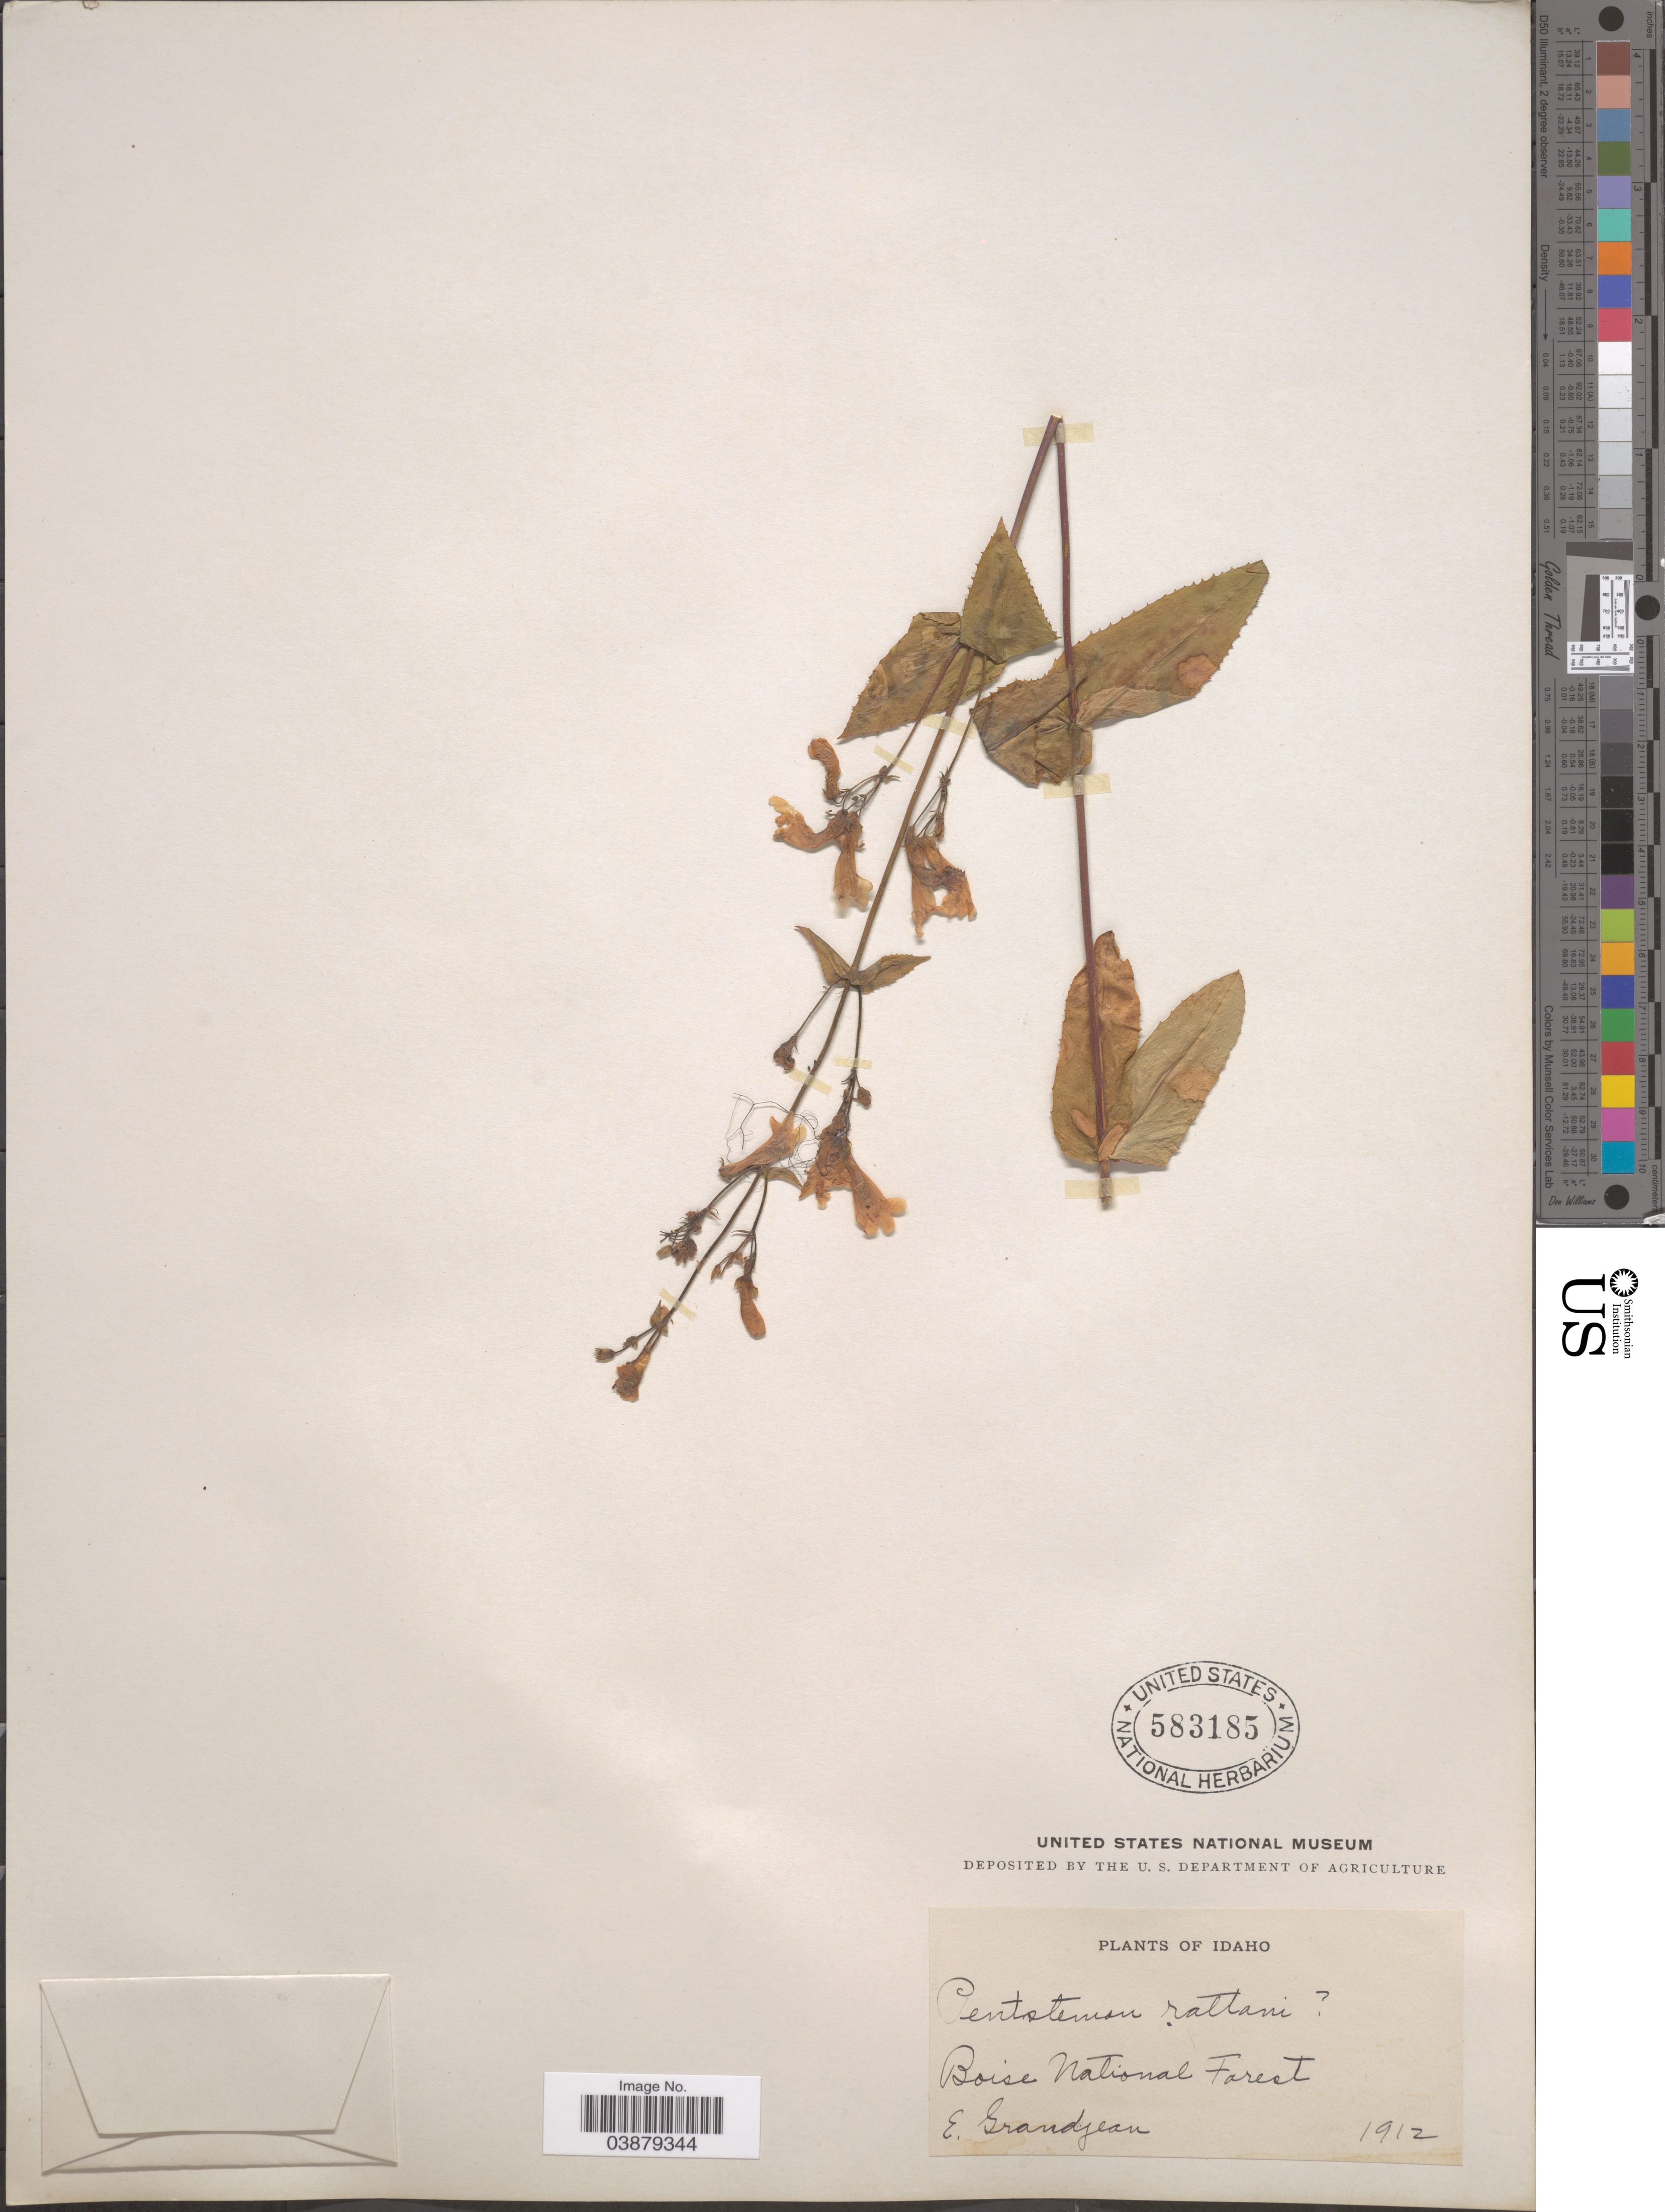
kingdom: Plantae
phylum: Tracheophyta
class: Magnoliopsida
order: Lamiales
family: Plantaginaceae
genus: Penstemon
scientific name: Penstemon wilcoxii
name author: Rydb.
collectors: E. Grandjean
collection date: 1912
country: United States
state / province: Idaho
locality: Boise National Forest.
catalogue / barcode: US 583185